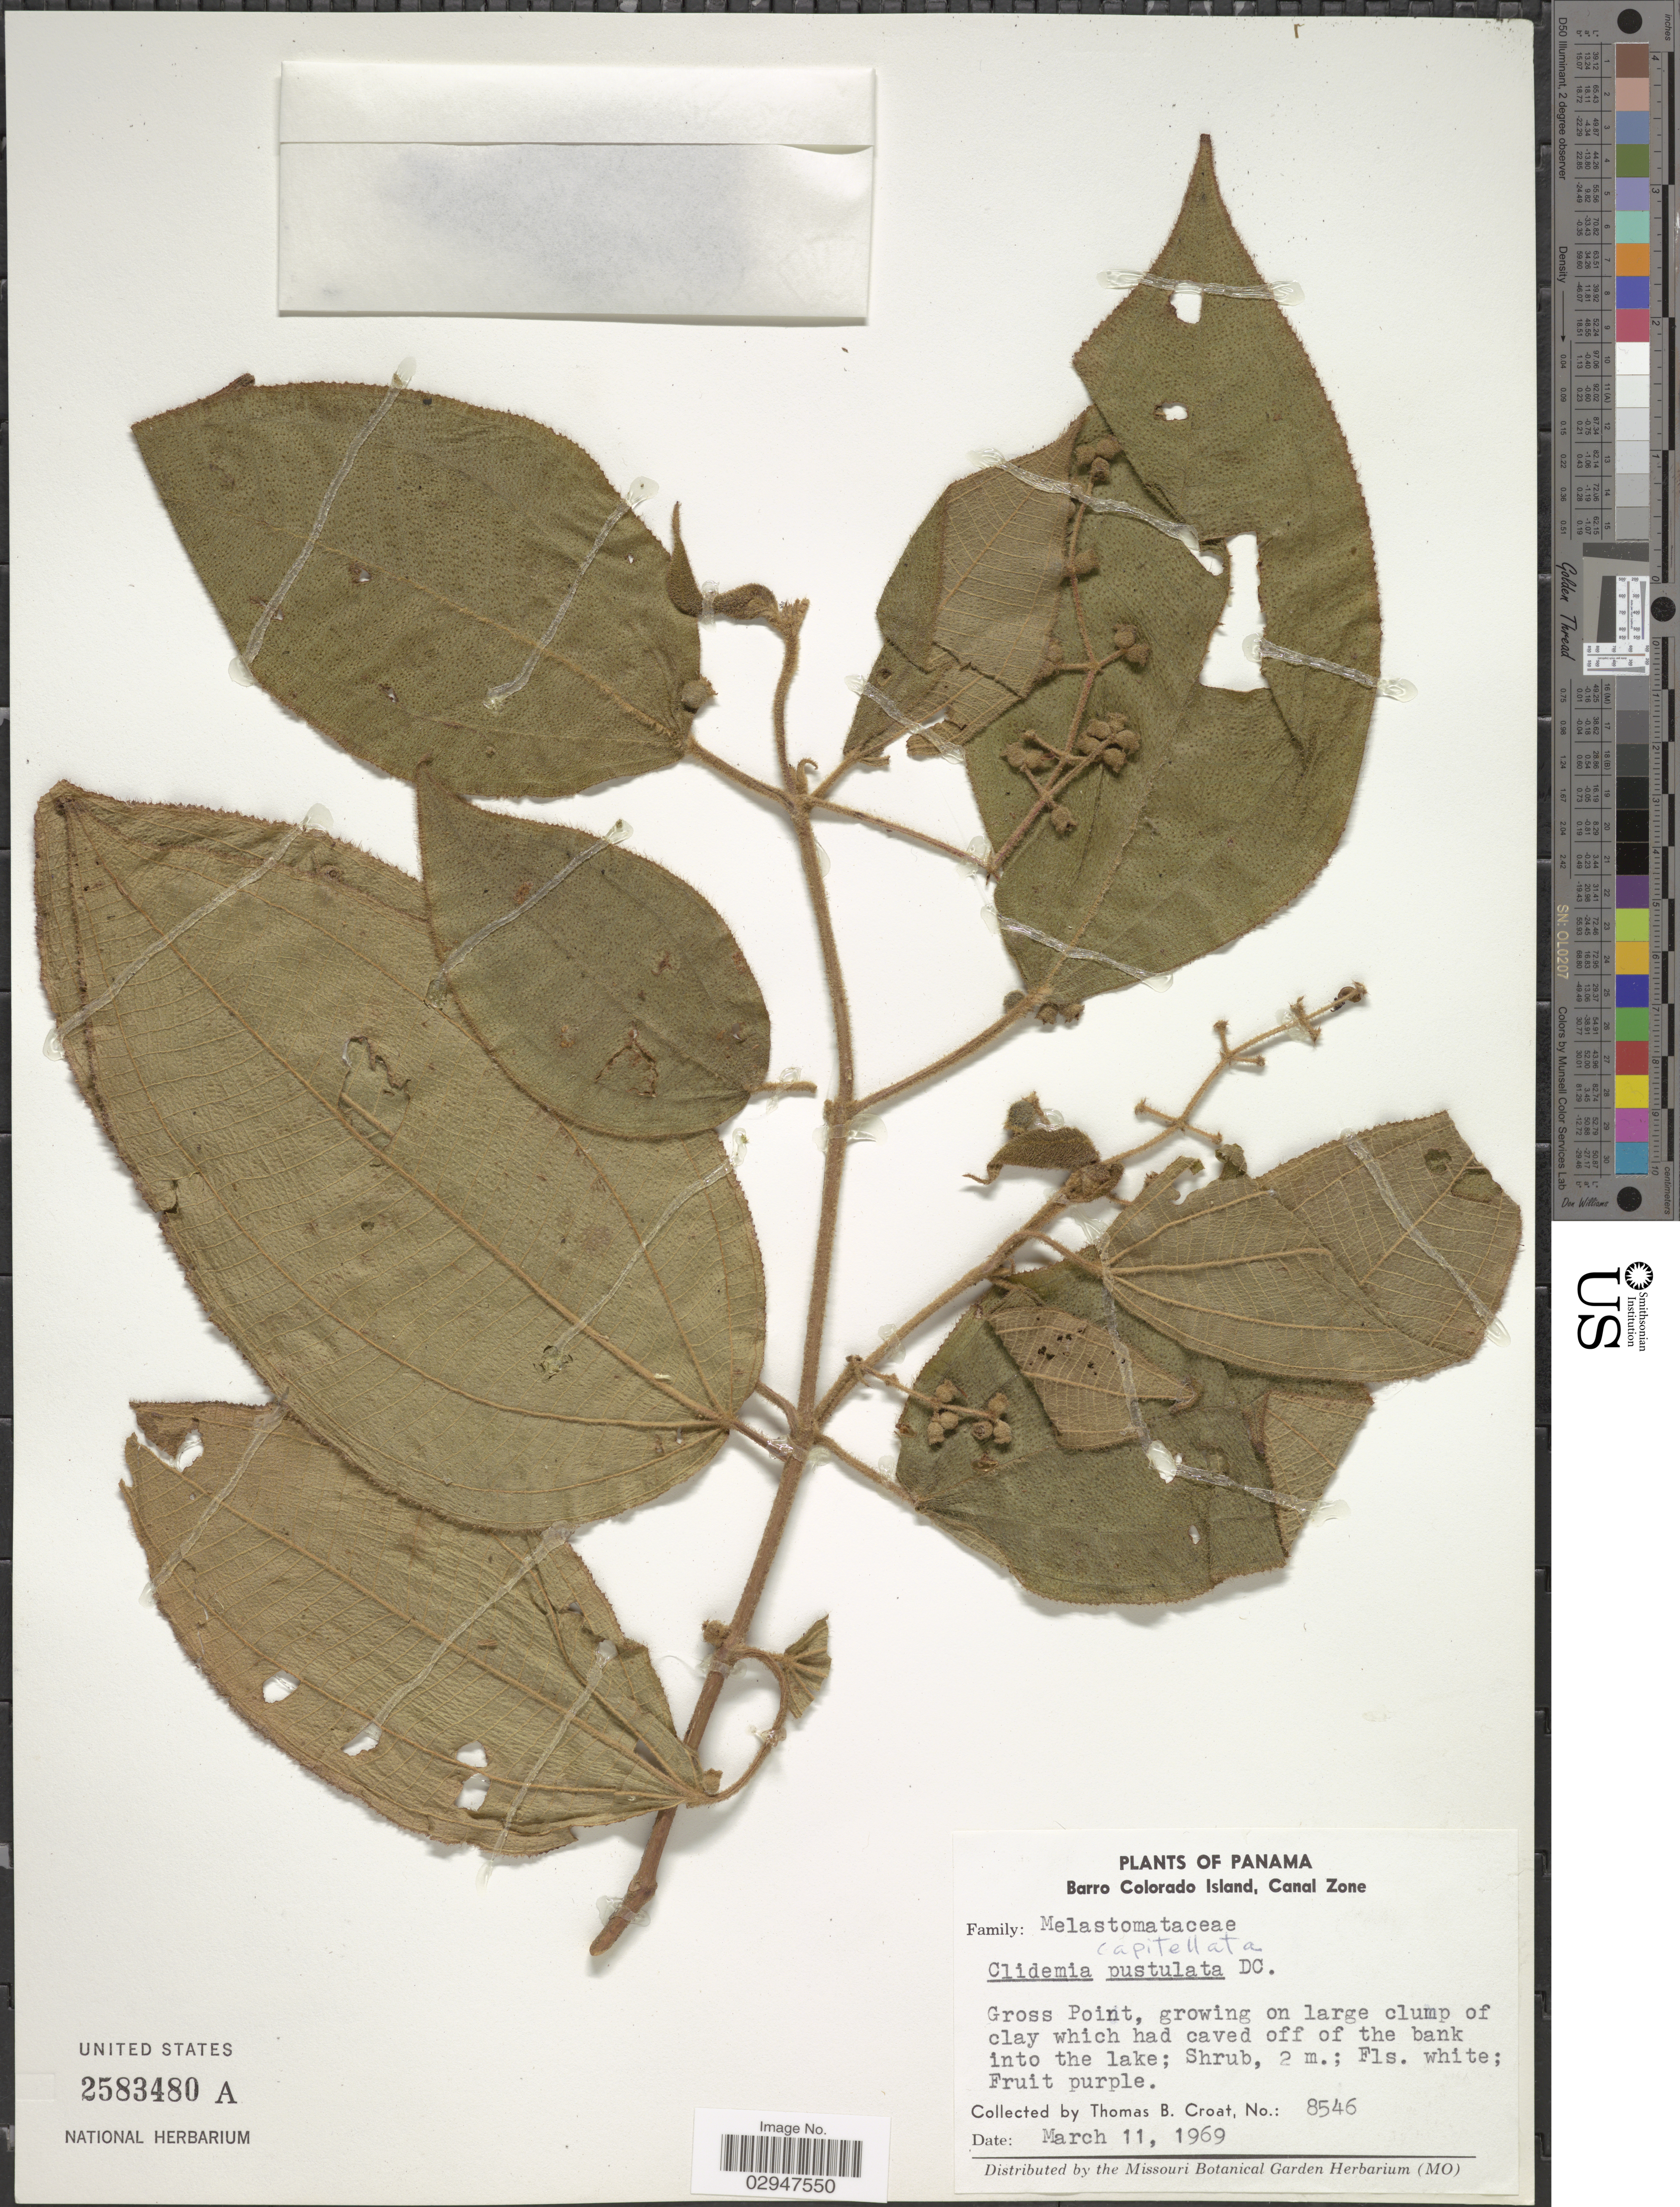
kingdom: Plantae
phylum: Tracheophyta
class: Magnoliopsida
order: Myrtales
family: Melastomataceae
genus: Clidemia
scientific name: Clidemia capitellata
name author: (Bonpl.) D. Don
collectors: T. B. Croat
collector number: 8546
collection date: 1969-03-11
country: Panama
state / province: Panamá Oeste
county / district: Canal Zone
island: Barro Colorado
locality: Barro Colorado Island, Canal Zone. Gross Point.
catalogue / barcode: US 2583480A